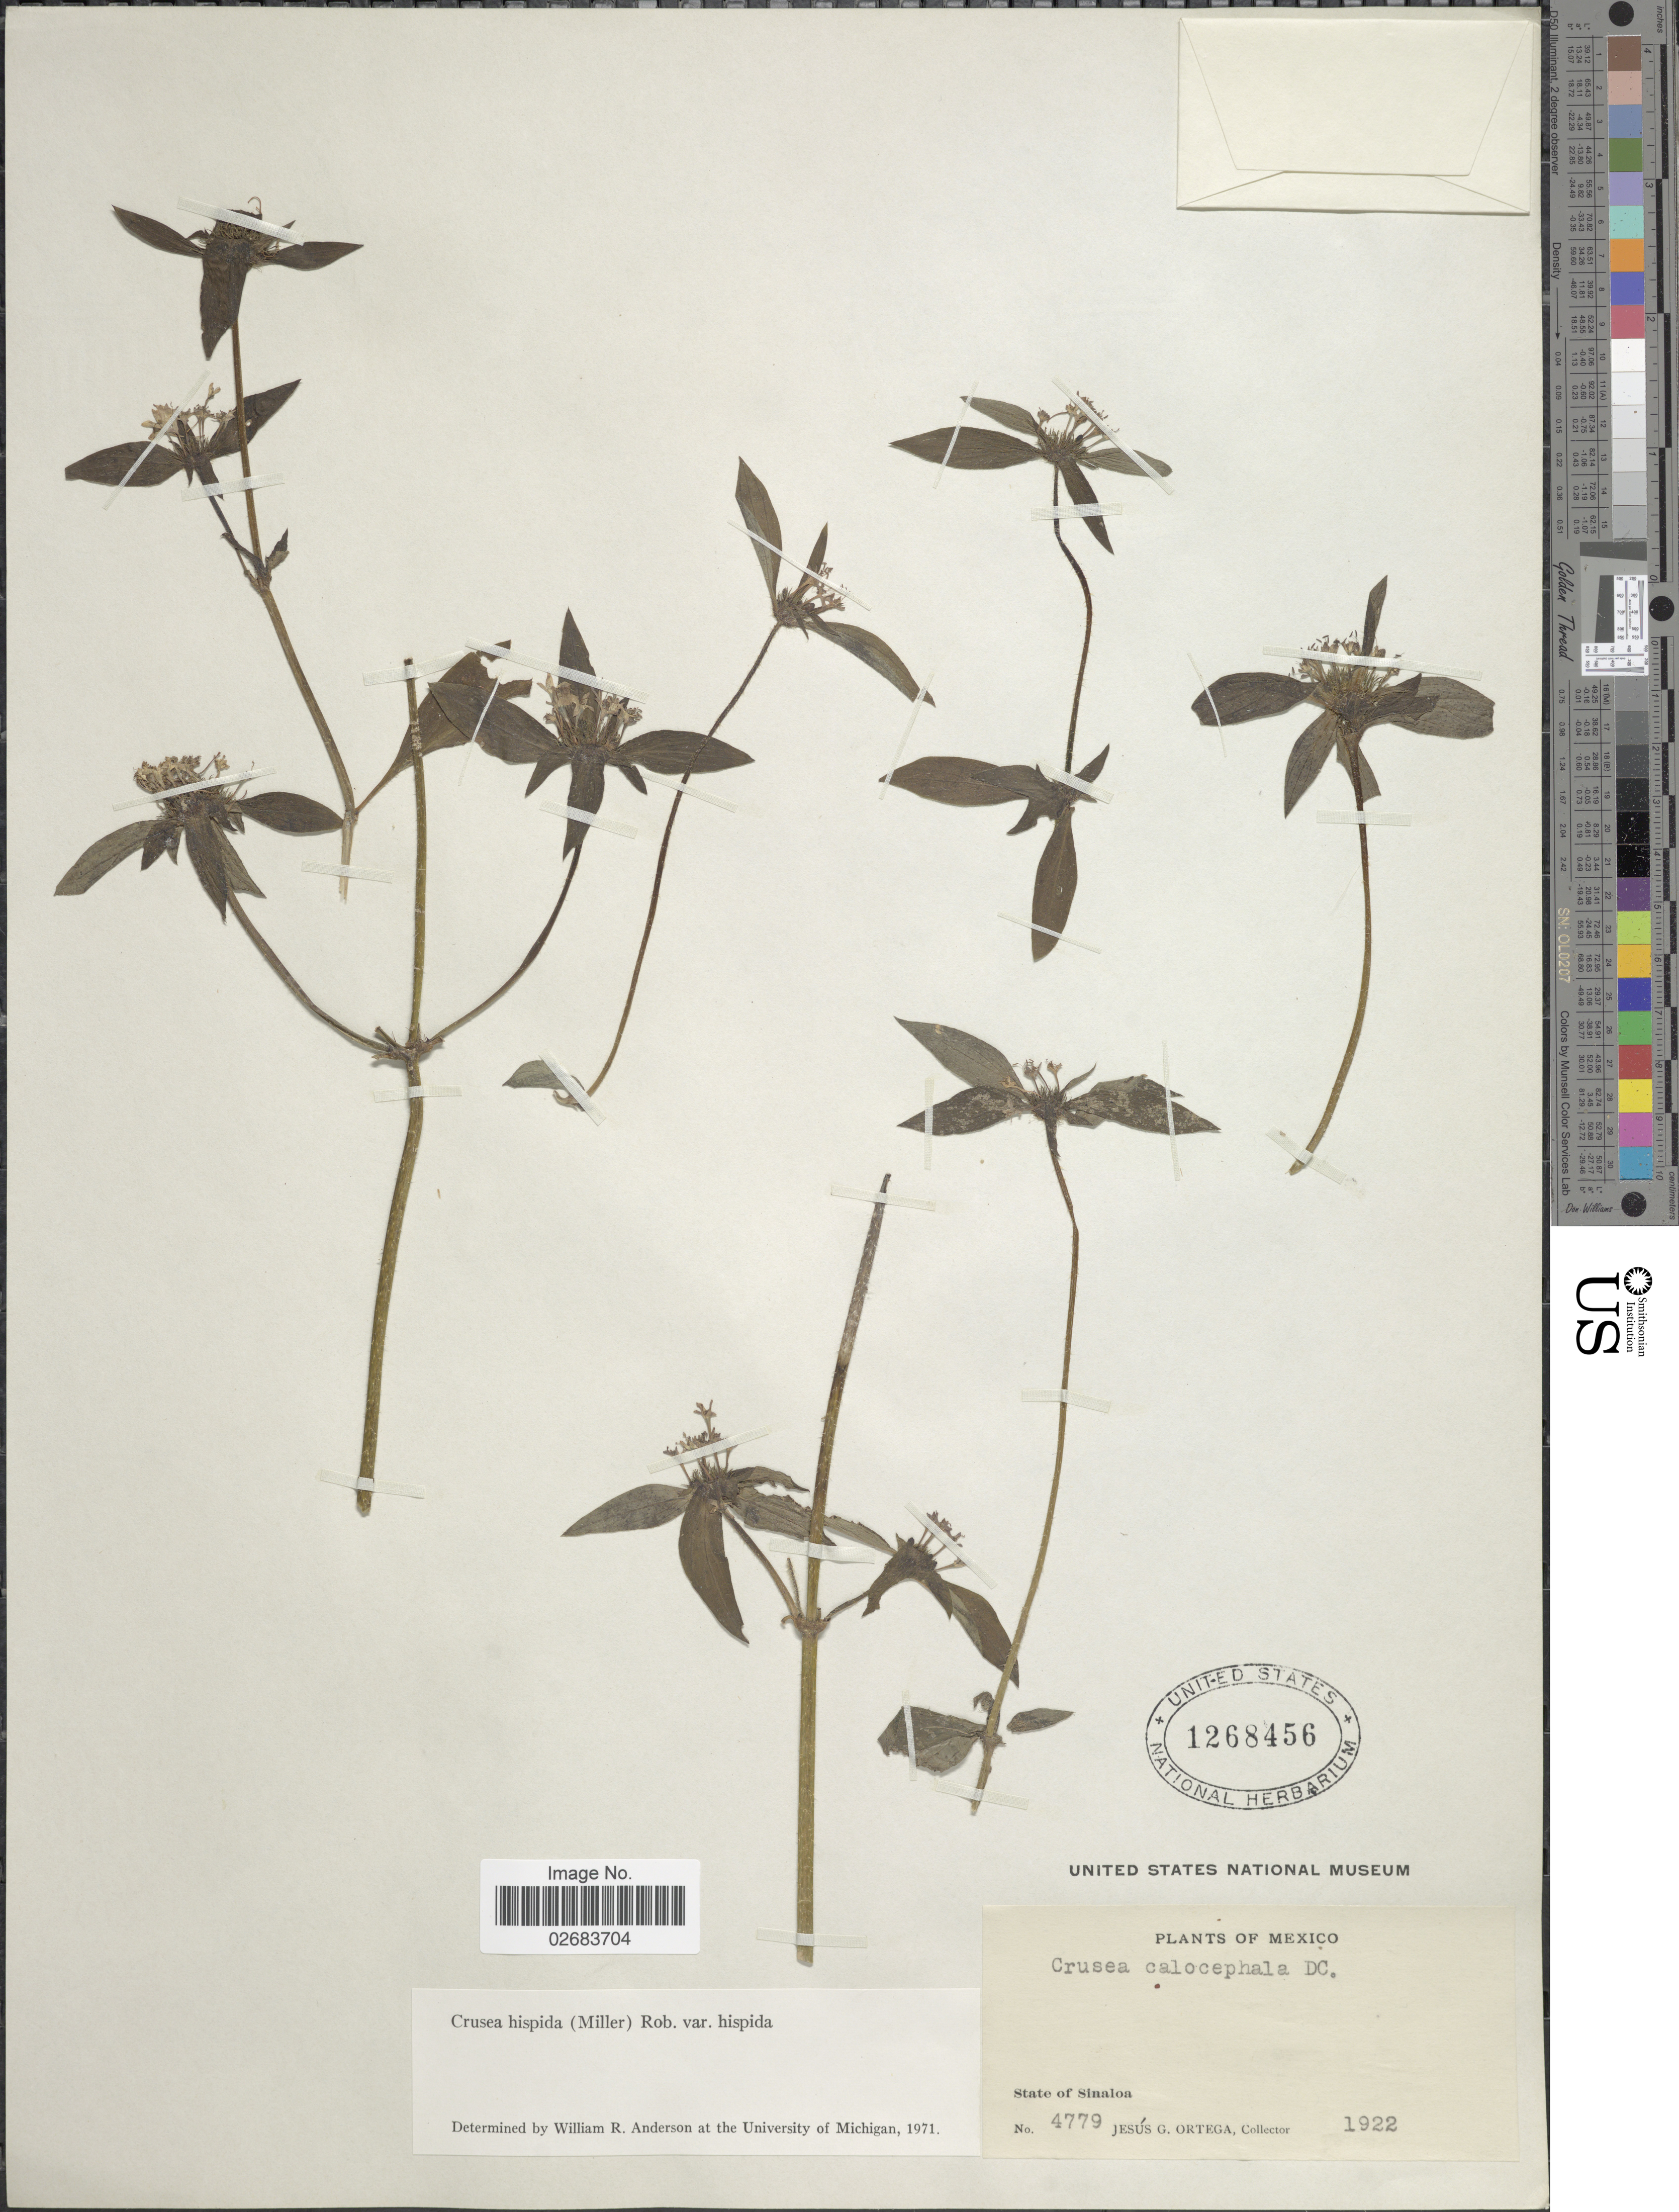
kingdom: Plantae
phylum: Tracheophyta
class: Magnoliopsida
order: Gentianales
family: Rubiaceae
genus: Crusea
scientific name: Crusea hispida var. hispida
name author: (Mill.) B.L. Rob.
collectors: J. Ortega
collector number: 4779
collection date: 1922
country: Mexico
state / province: Sinaloa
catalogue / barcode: US 1268456